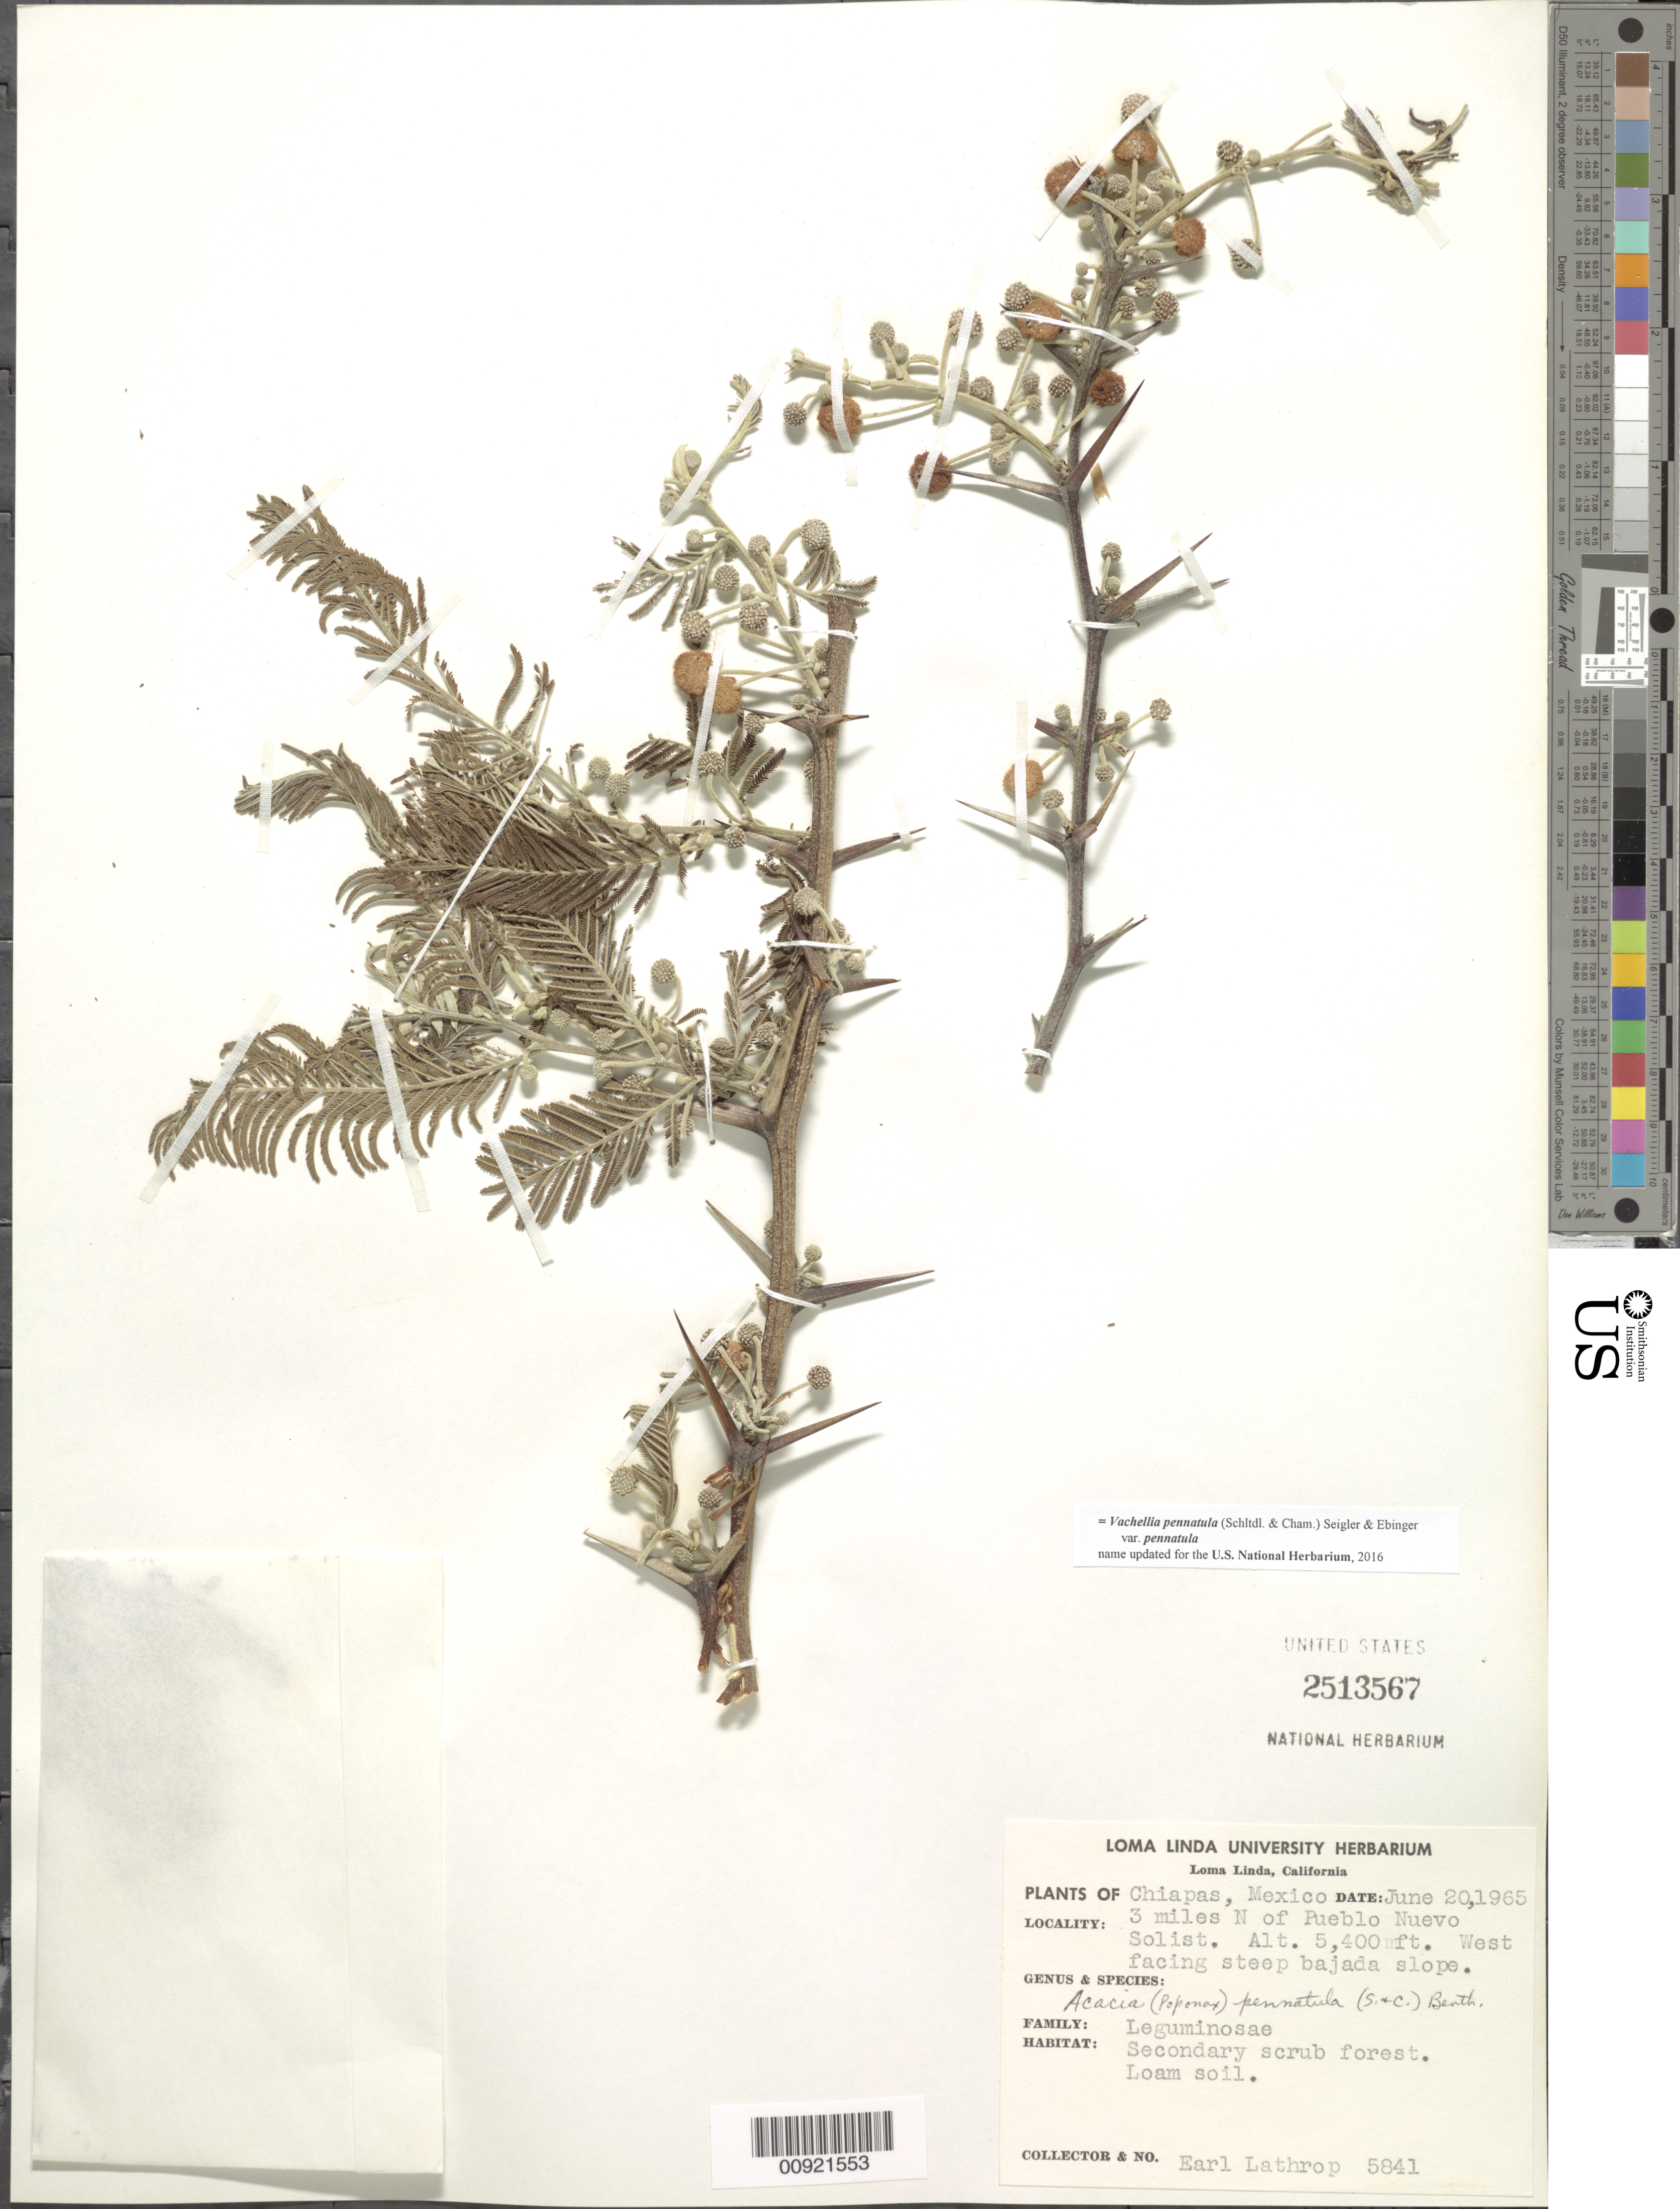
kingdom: Plantae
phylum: Tracheophyta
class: Magnoliopsida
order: Fabales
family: Fabaceae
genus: Vachellia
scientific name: Vachellia pennatula var. pennatula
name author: (Schltdl. & Cham.) Seigler & Ebinger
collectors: E. W. Lathrop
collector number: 5841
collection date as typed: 20 Jun 1965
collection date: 1965-06-20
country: Mexico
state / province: Chiapas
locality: Chiapas: 3 miles N of Pueblo Nuevo Solistahuacán.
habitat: West facing steep bajada slope. Secondary scrub forest. Loam soil.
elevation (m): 1646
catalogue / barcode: US 2513567